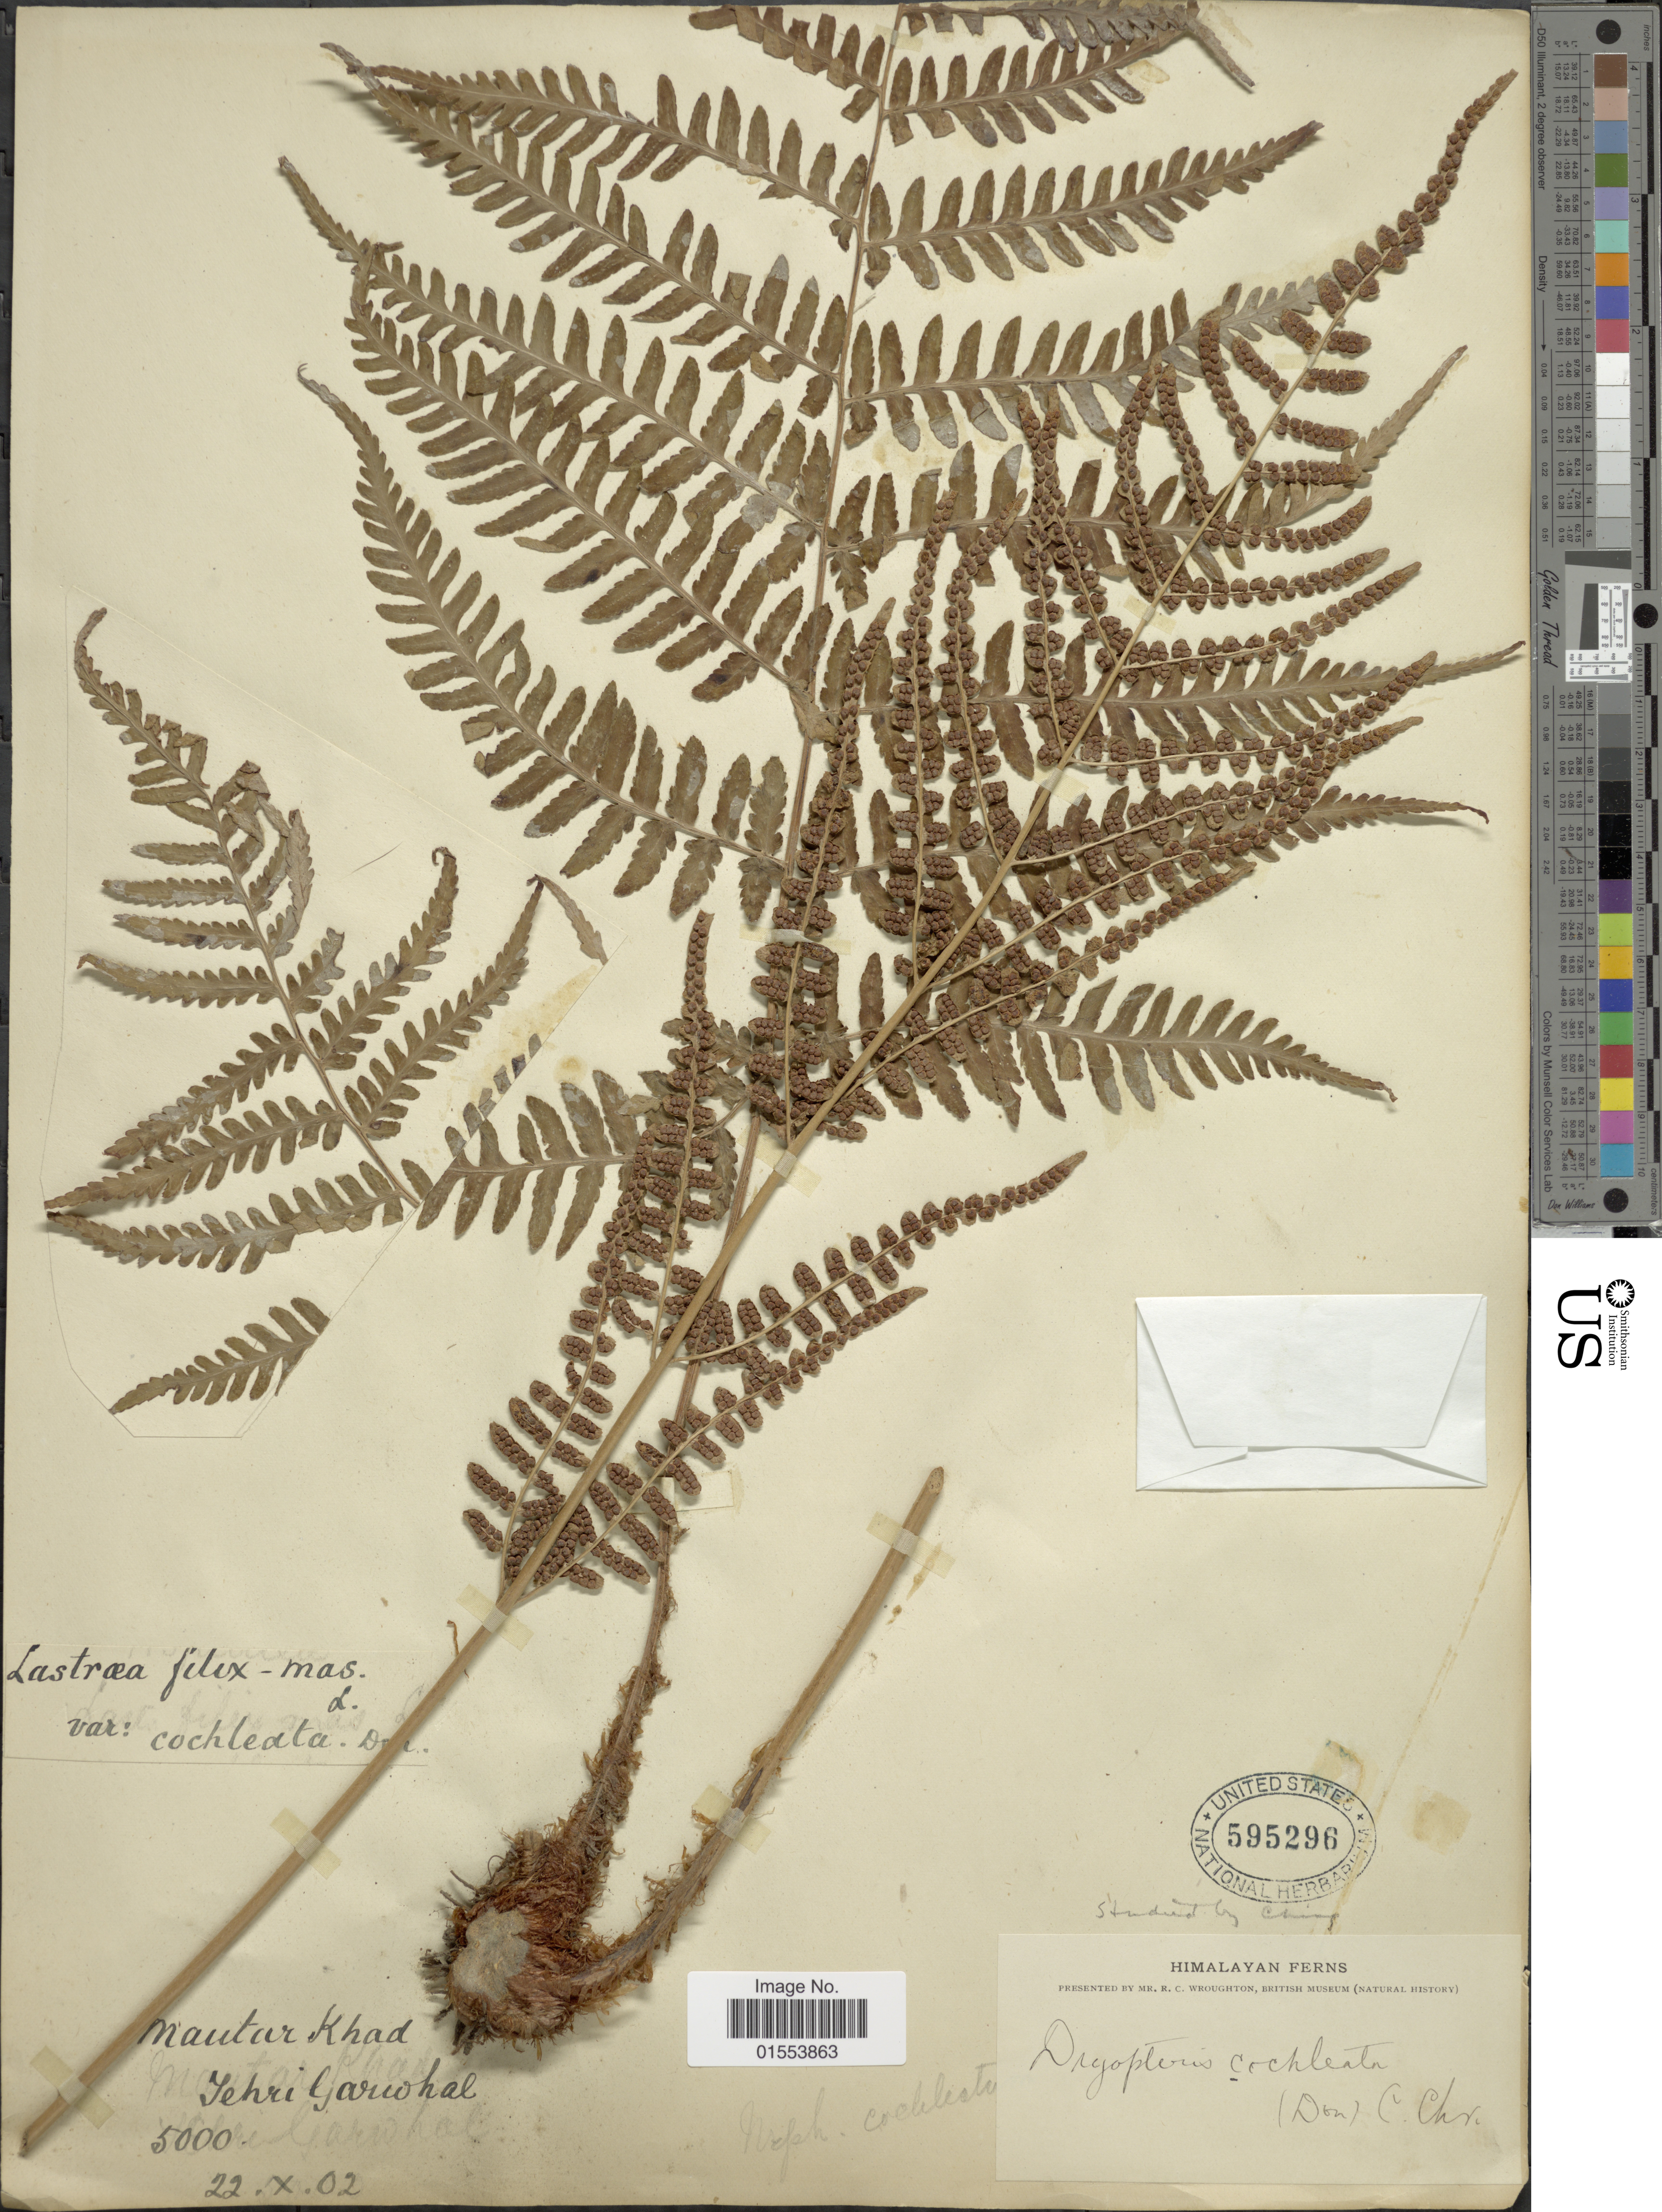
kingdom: Plantae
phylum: Tracheophyta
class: Polypodiopsida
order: Polypodiales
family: Dryopteridaceae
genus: Dryopteris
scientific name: Dryopteris cochleata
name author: (D. Don) C. Chr.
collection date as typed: Transcribed d/m/y: 22/10/2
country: India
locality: Himalayan. Mautar Khas, Tehri Garwhal.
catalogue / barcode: US 595296